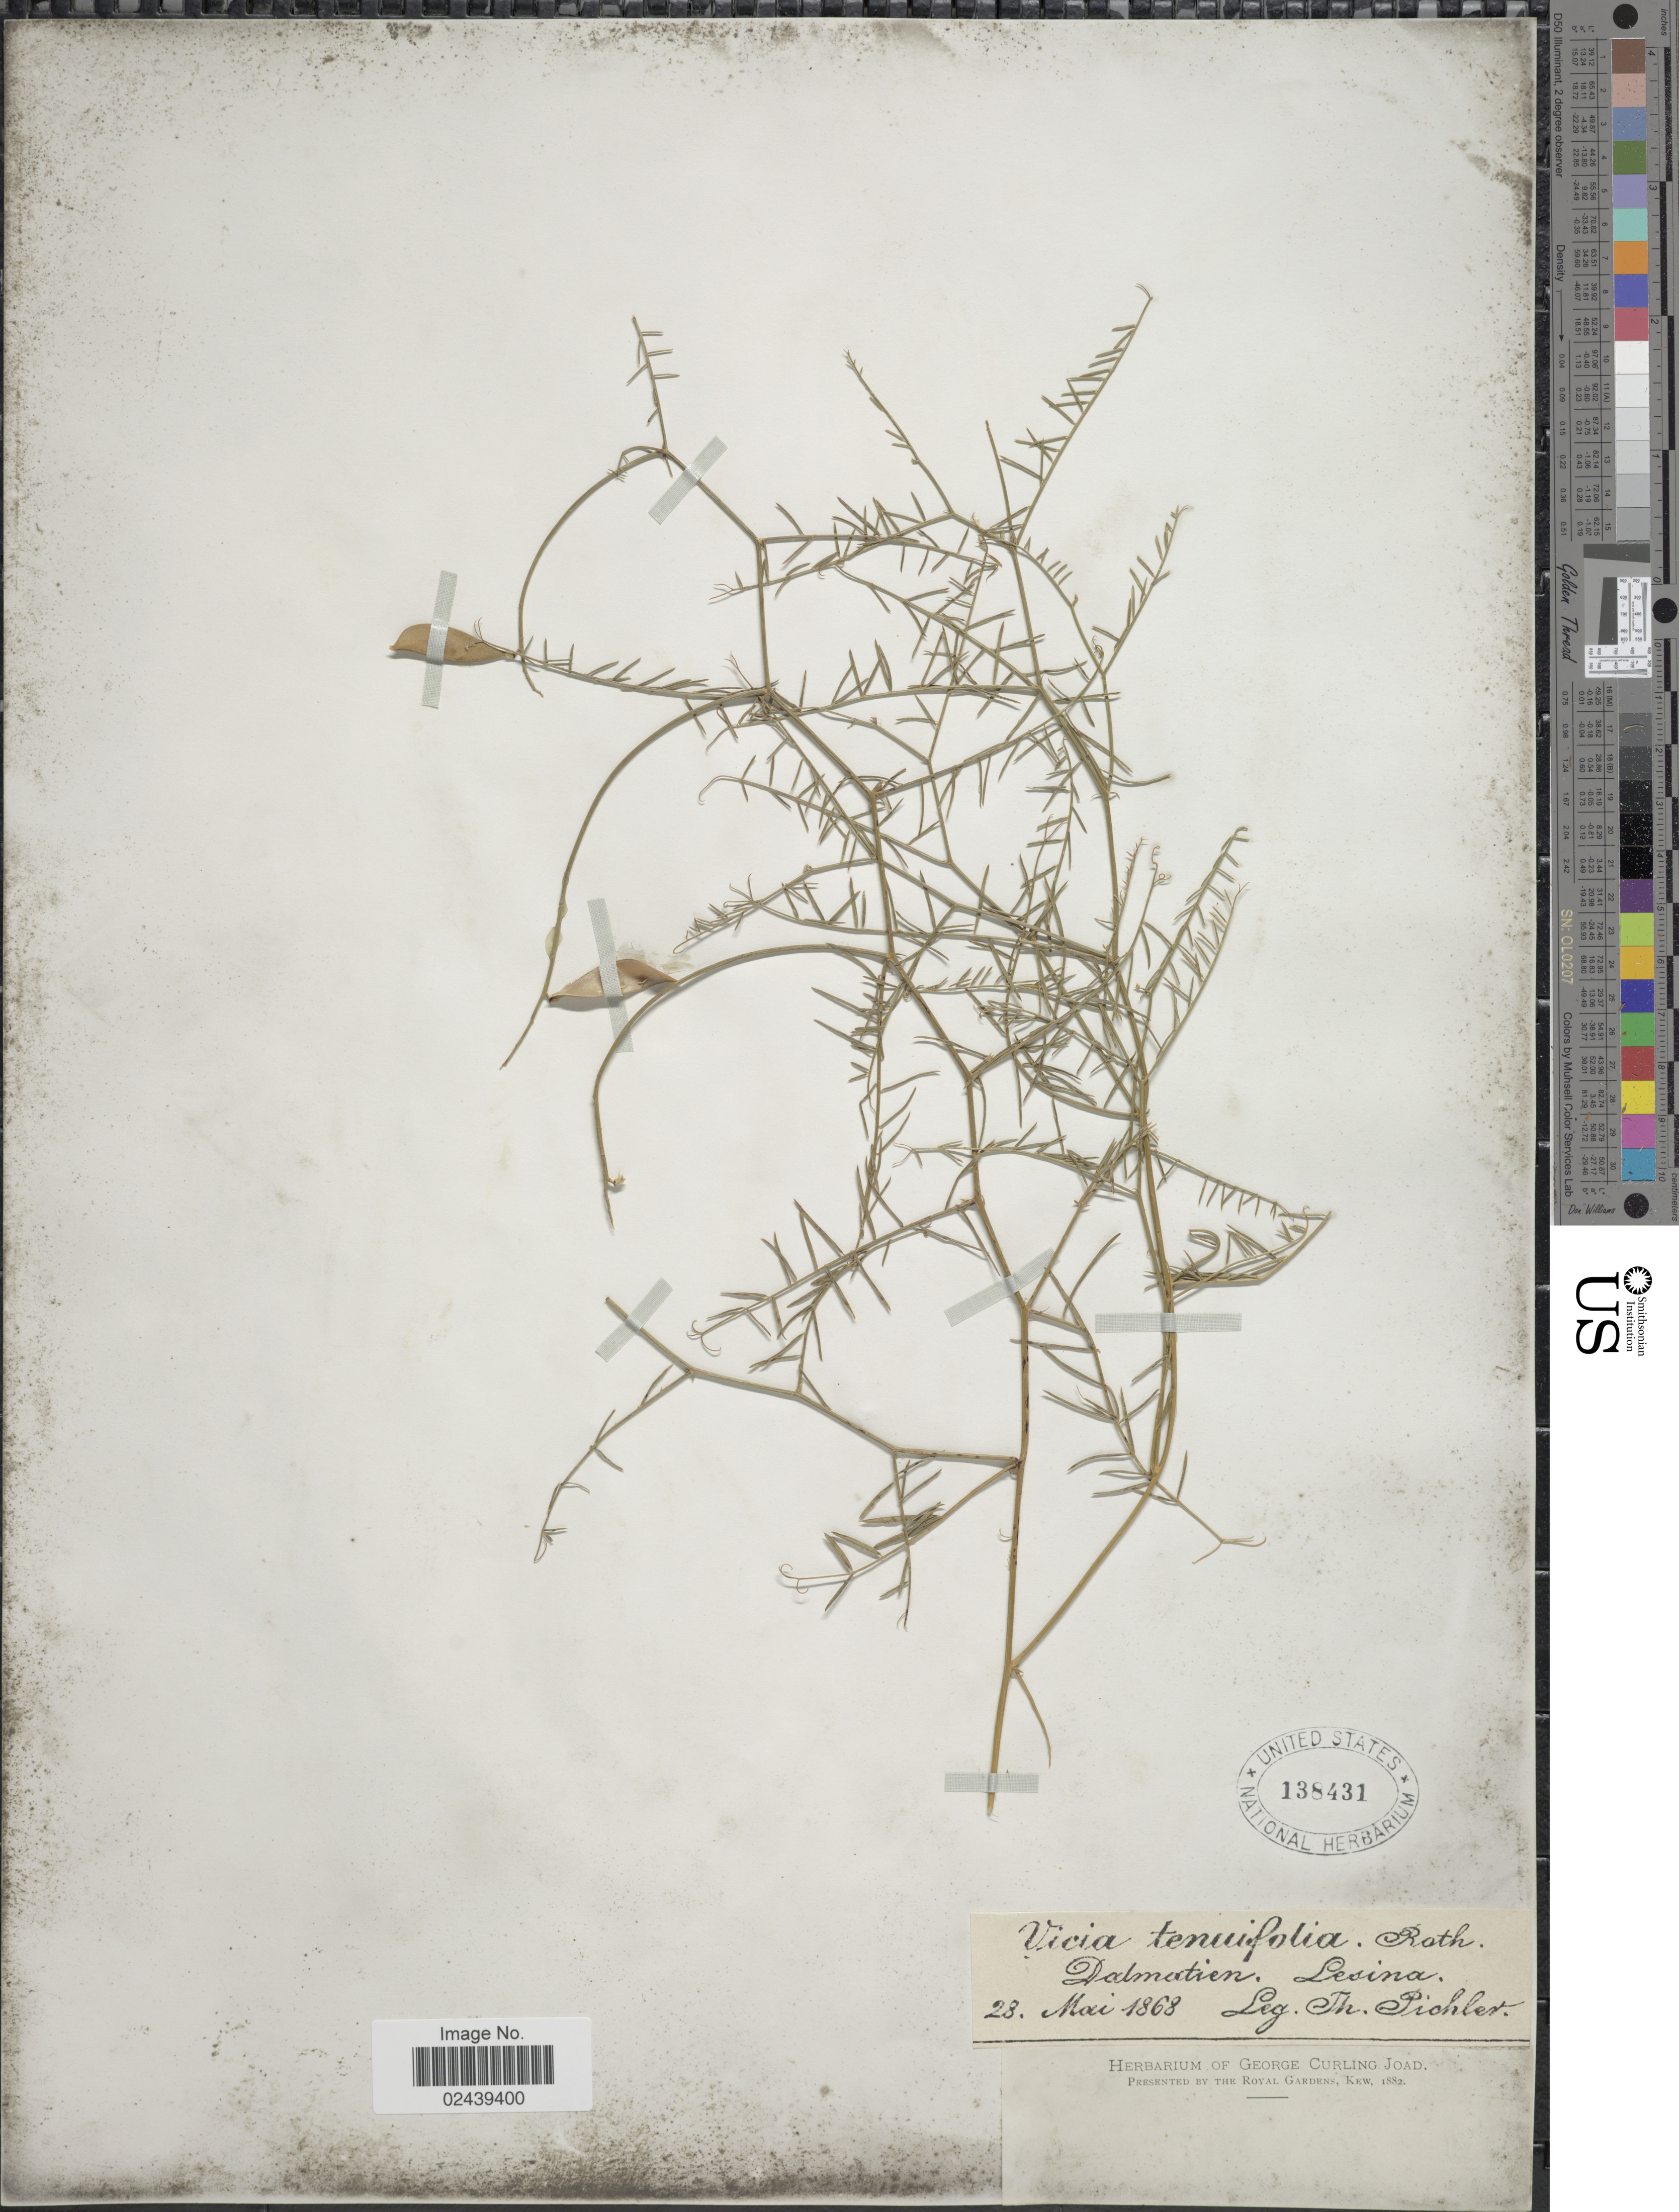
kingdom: Plantae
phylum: Tracheophyta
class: Magnoliopsida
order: Fabales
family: Fabaceae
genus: Vicia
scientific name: Vicia tenuifolia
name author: Ten.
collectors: T. Pichler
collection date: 1868-05-28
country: Croatia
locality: Dalamatien, Lesina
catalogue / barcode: US 138431